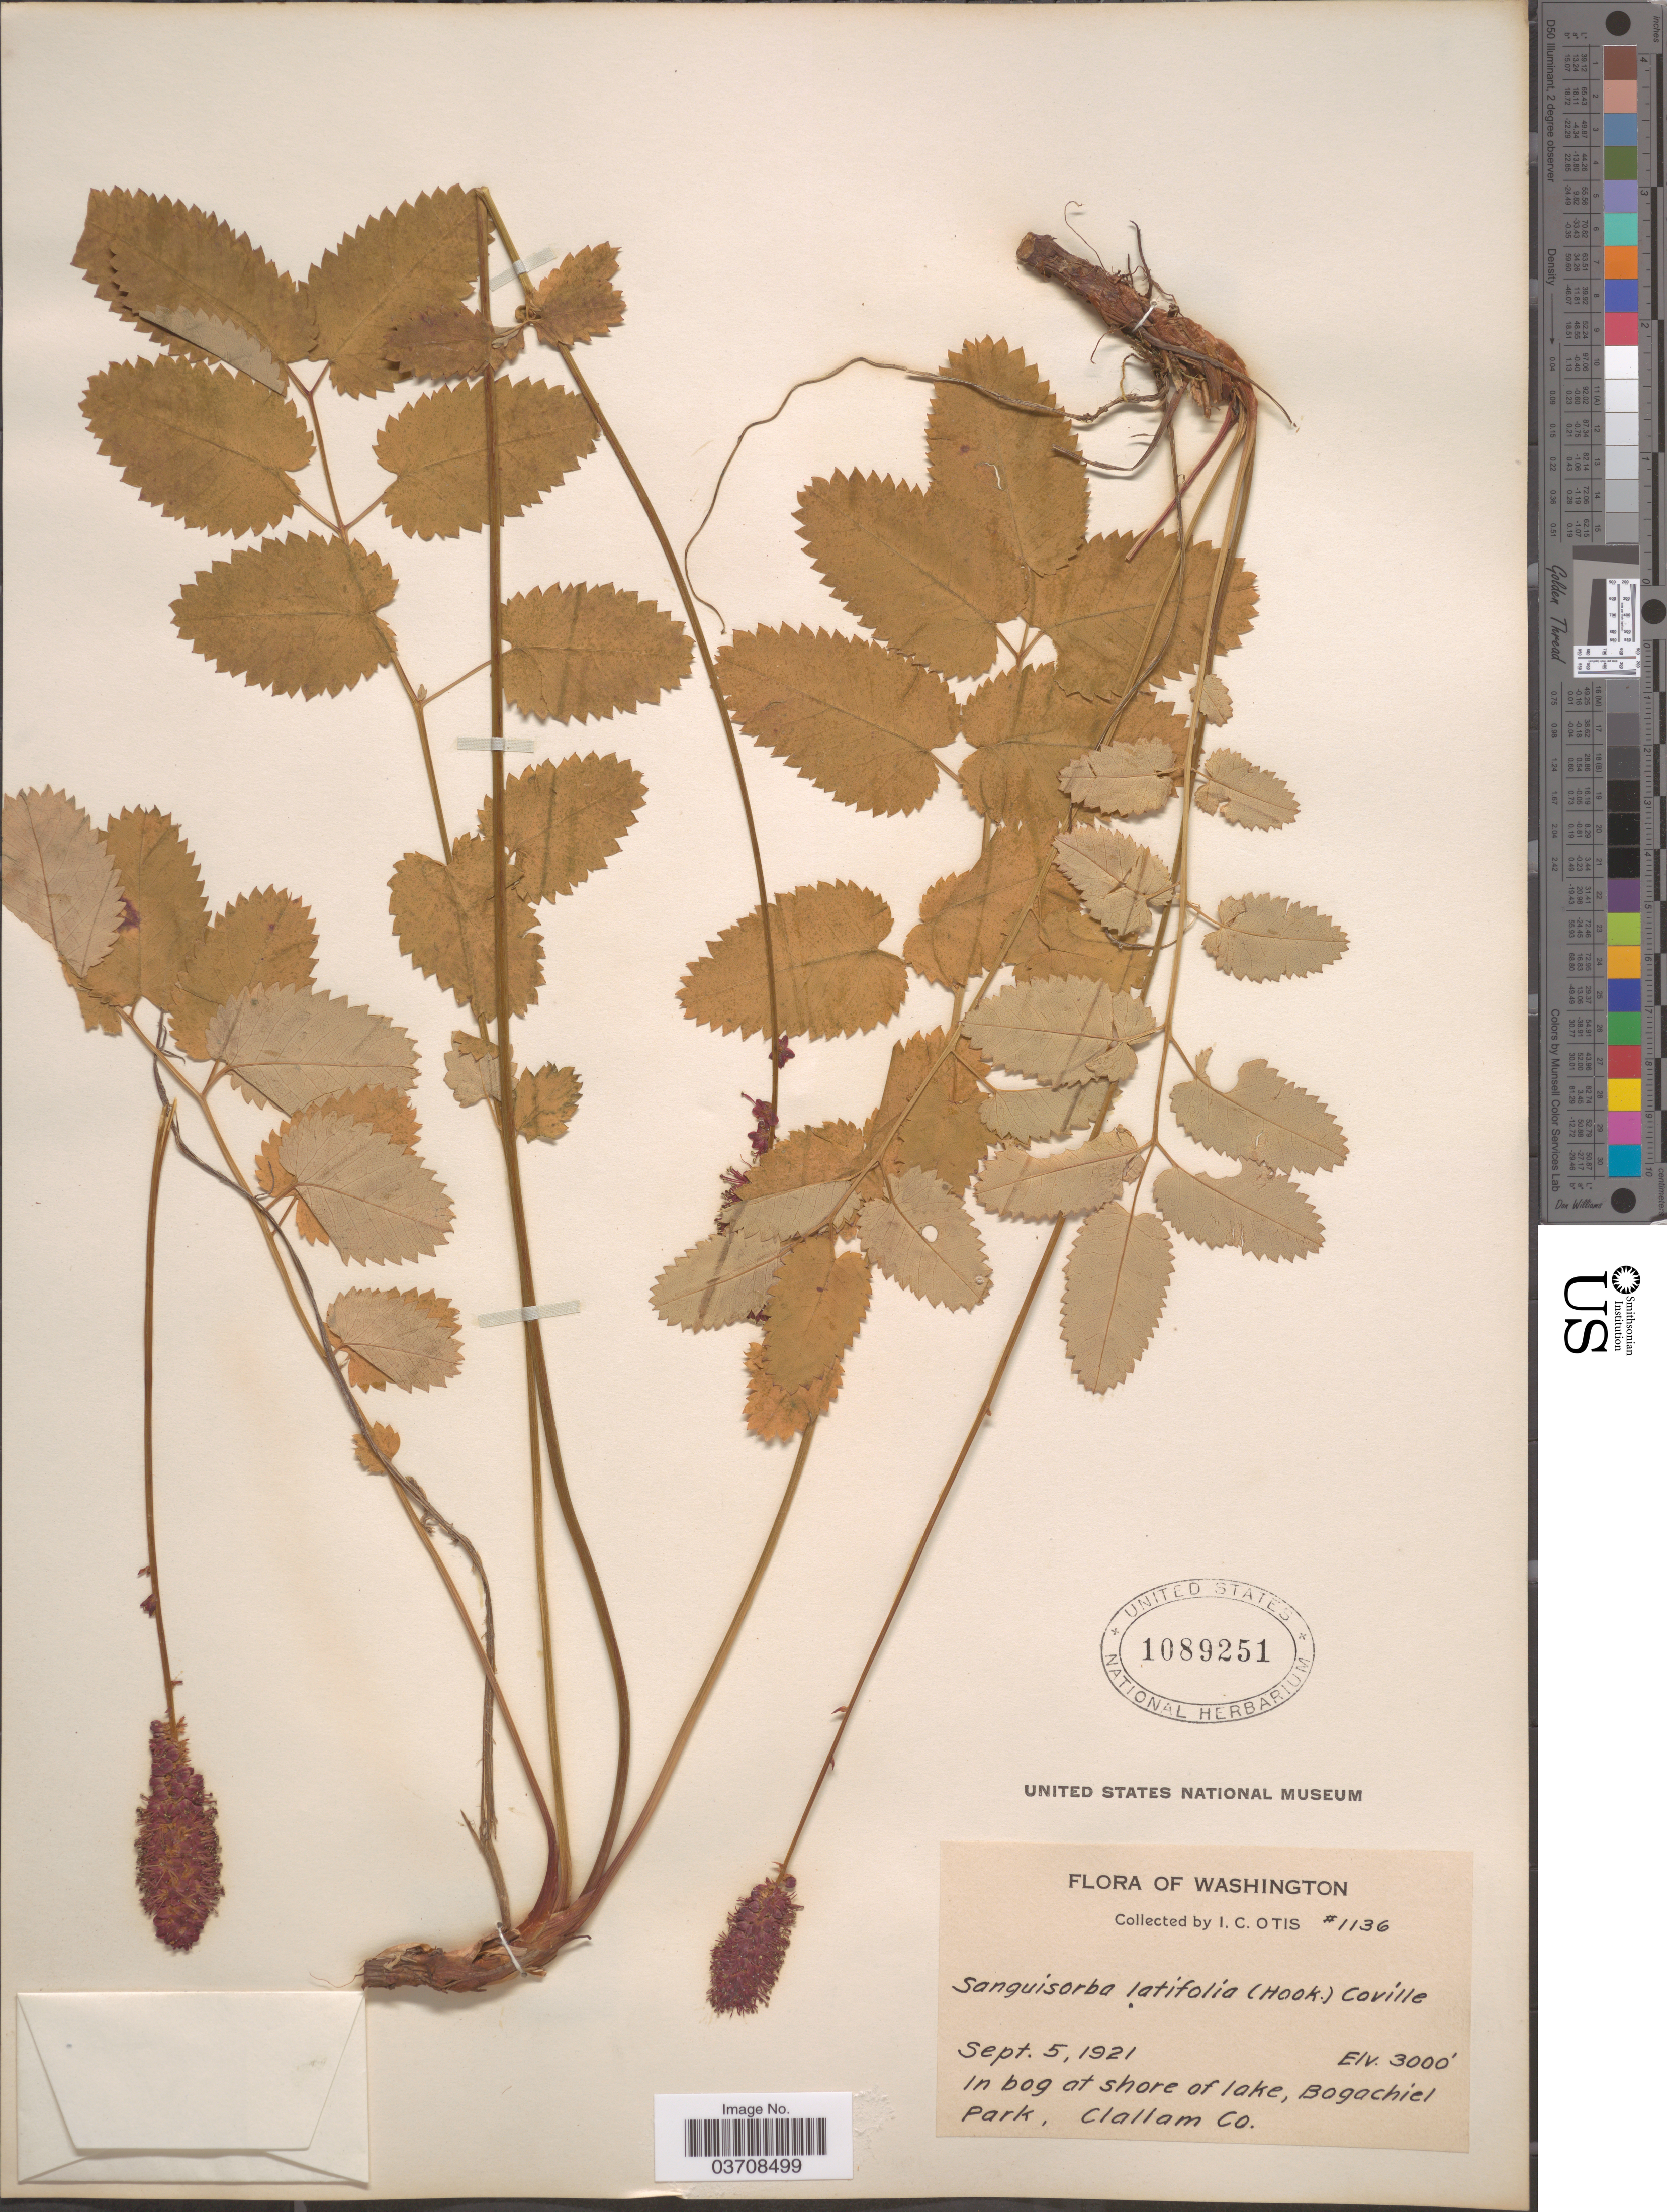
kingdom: Plantae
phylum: Tracheophyta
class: Magnoliopsida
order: Rosales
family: Rosaceae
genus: Sanguisorba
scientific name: Sanguisorba menziesii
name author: Rydb.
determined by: Strong, Mark T., (BOT), Smithsonian Institution - National Museum of Natural History (UNITED STATES)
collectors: I. C. Otis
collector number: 1136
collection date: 1921-09-05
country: United States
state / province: Washington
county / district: Clallam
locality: In bog at shore of lake, Bogachiel Park, Clallam Co.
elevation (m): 914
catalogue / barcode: US 1089251